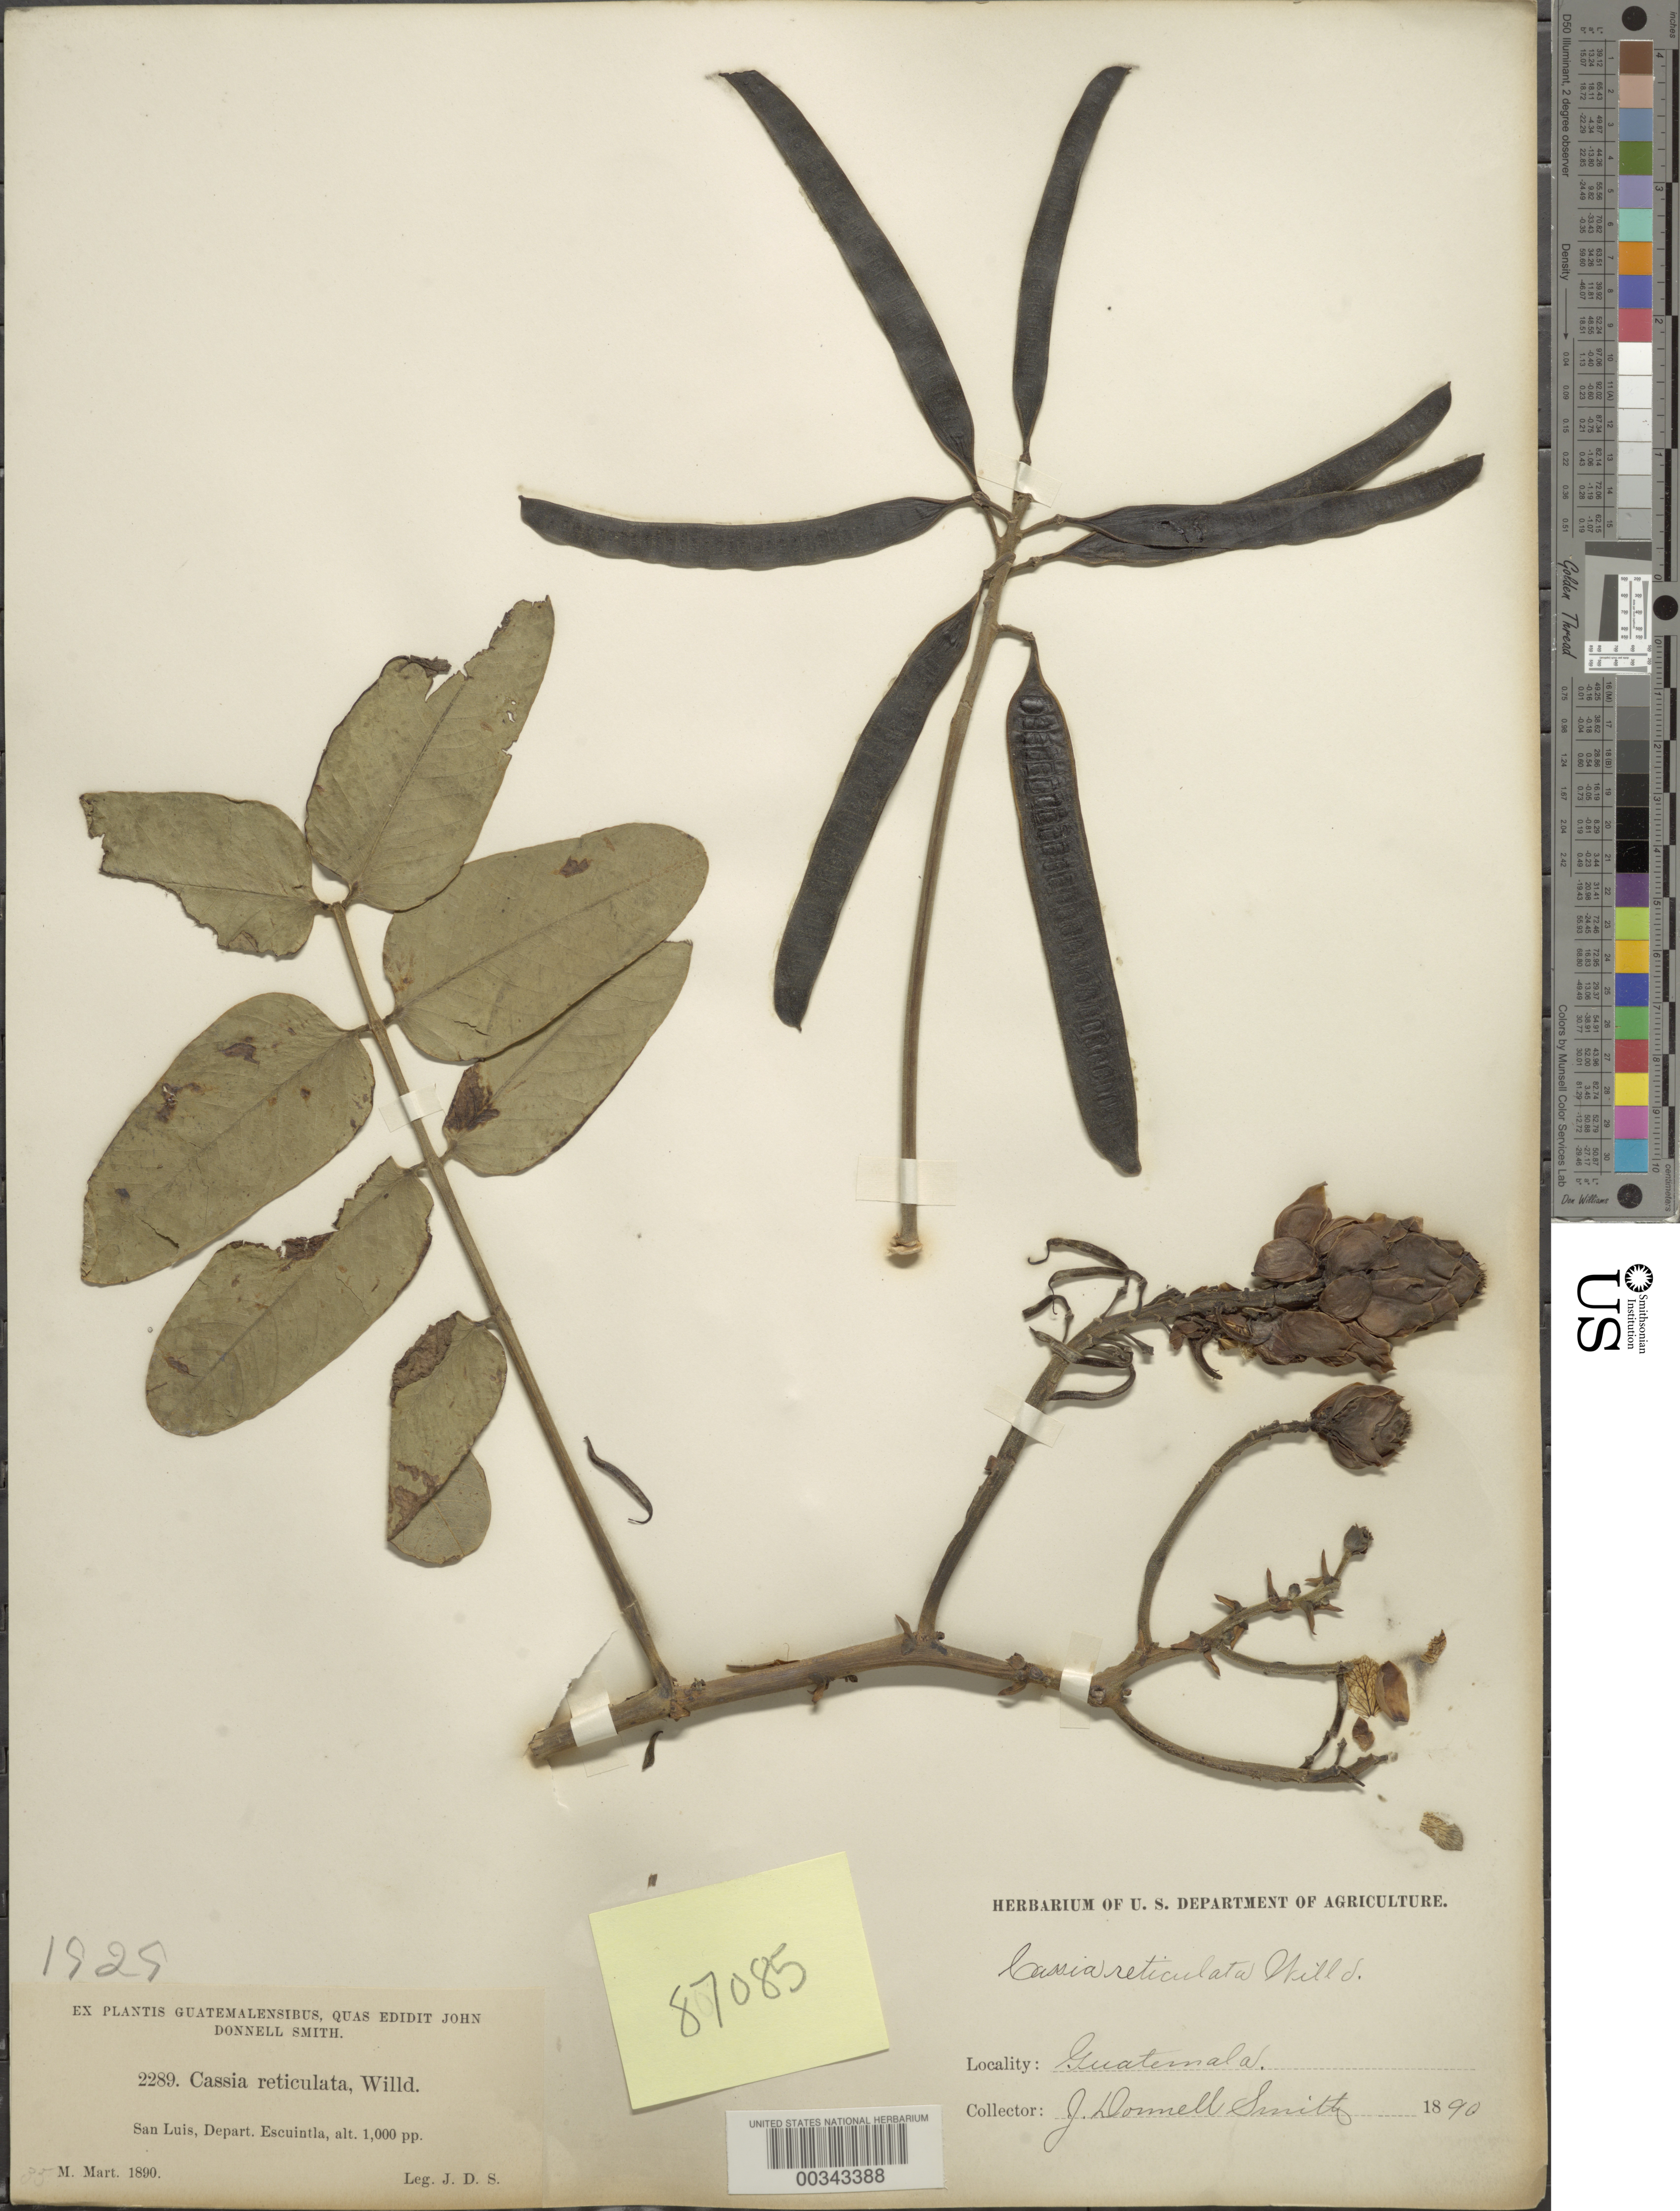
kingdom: Plantae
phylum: Tracheophyta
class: Magnoliopsida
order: Fabales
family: Fabaceae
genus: Senna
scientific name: Senna reticulata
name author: (Willd.) H.S. Irwin & Barneby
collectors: J. Donnell Smith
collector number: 2289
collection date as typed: Mar 1900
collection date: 1900-03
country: Guatemala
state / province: Escuintla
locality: San Luis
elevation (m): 305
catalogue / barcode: US 87085